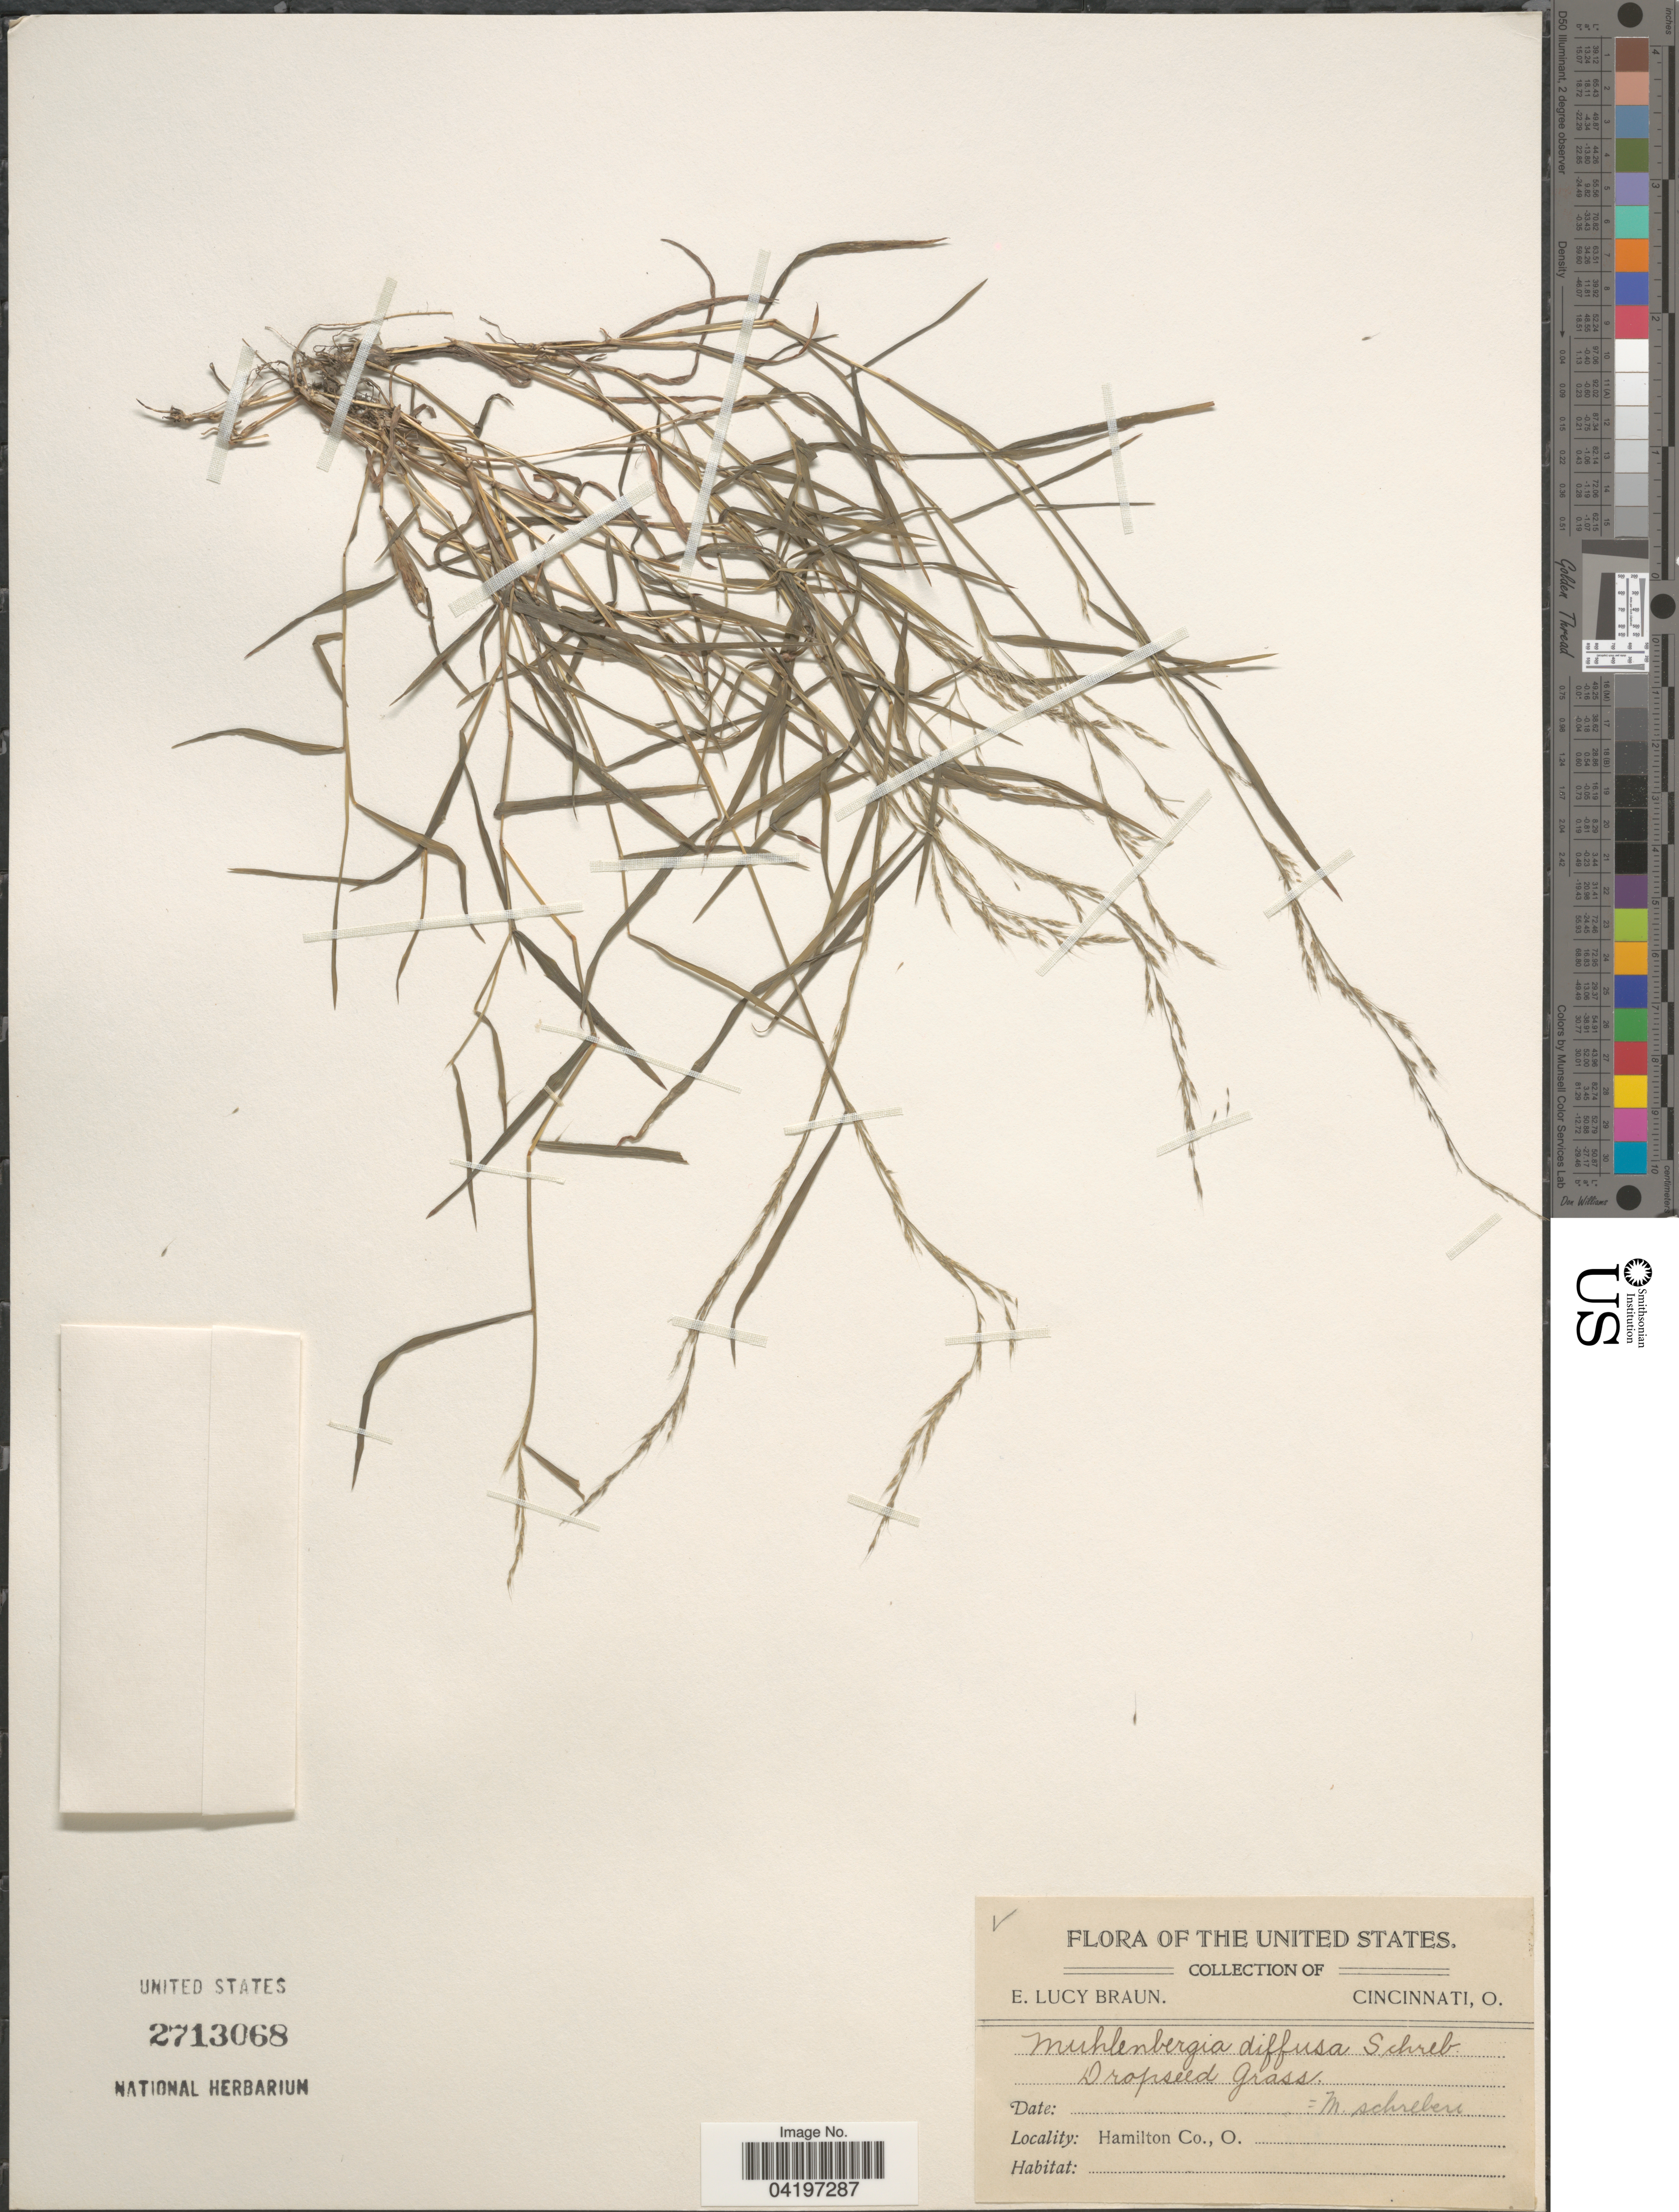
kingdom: Plantae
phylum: Tracheophyta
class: Liliopsida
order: Poales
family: Poaceae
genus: Muhlenbergia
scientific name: Muhlenbergia schreberi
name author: J.F. Gmel.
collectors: E. L. Braun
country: United States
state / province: Ohio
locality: Hamilton Co.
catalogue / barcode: US 2713068